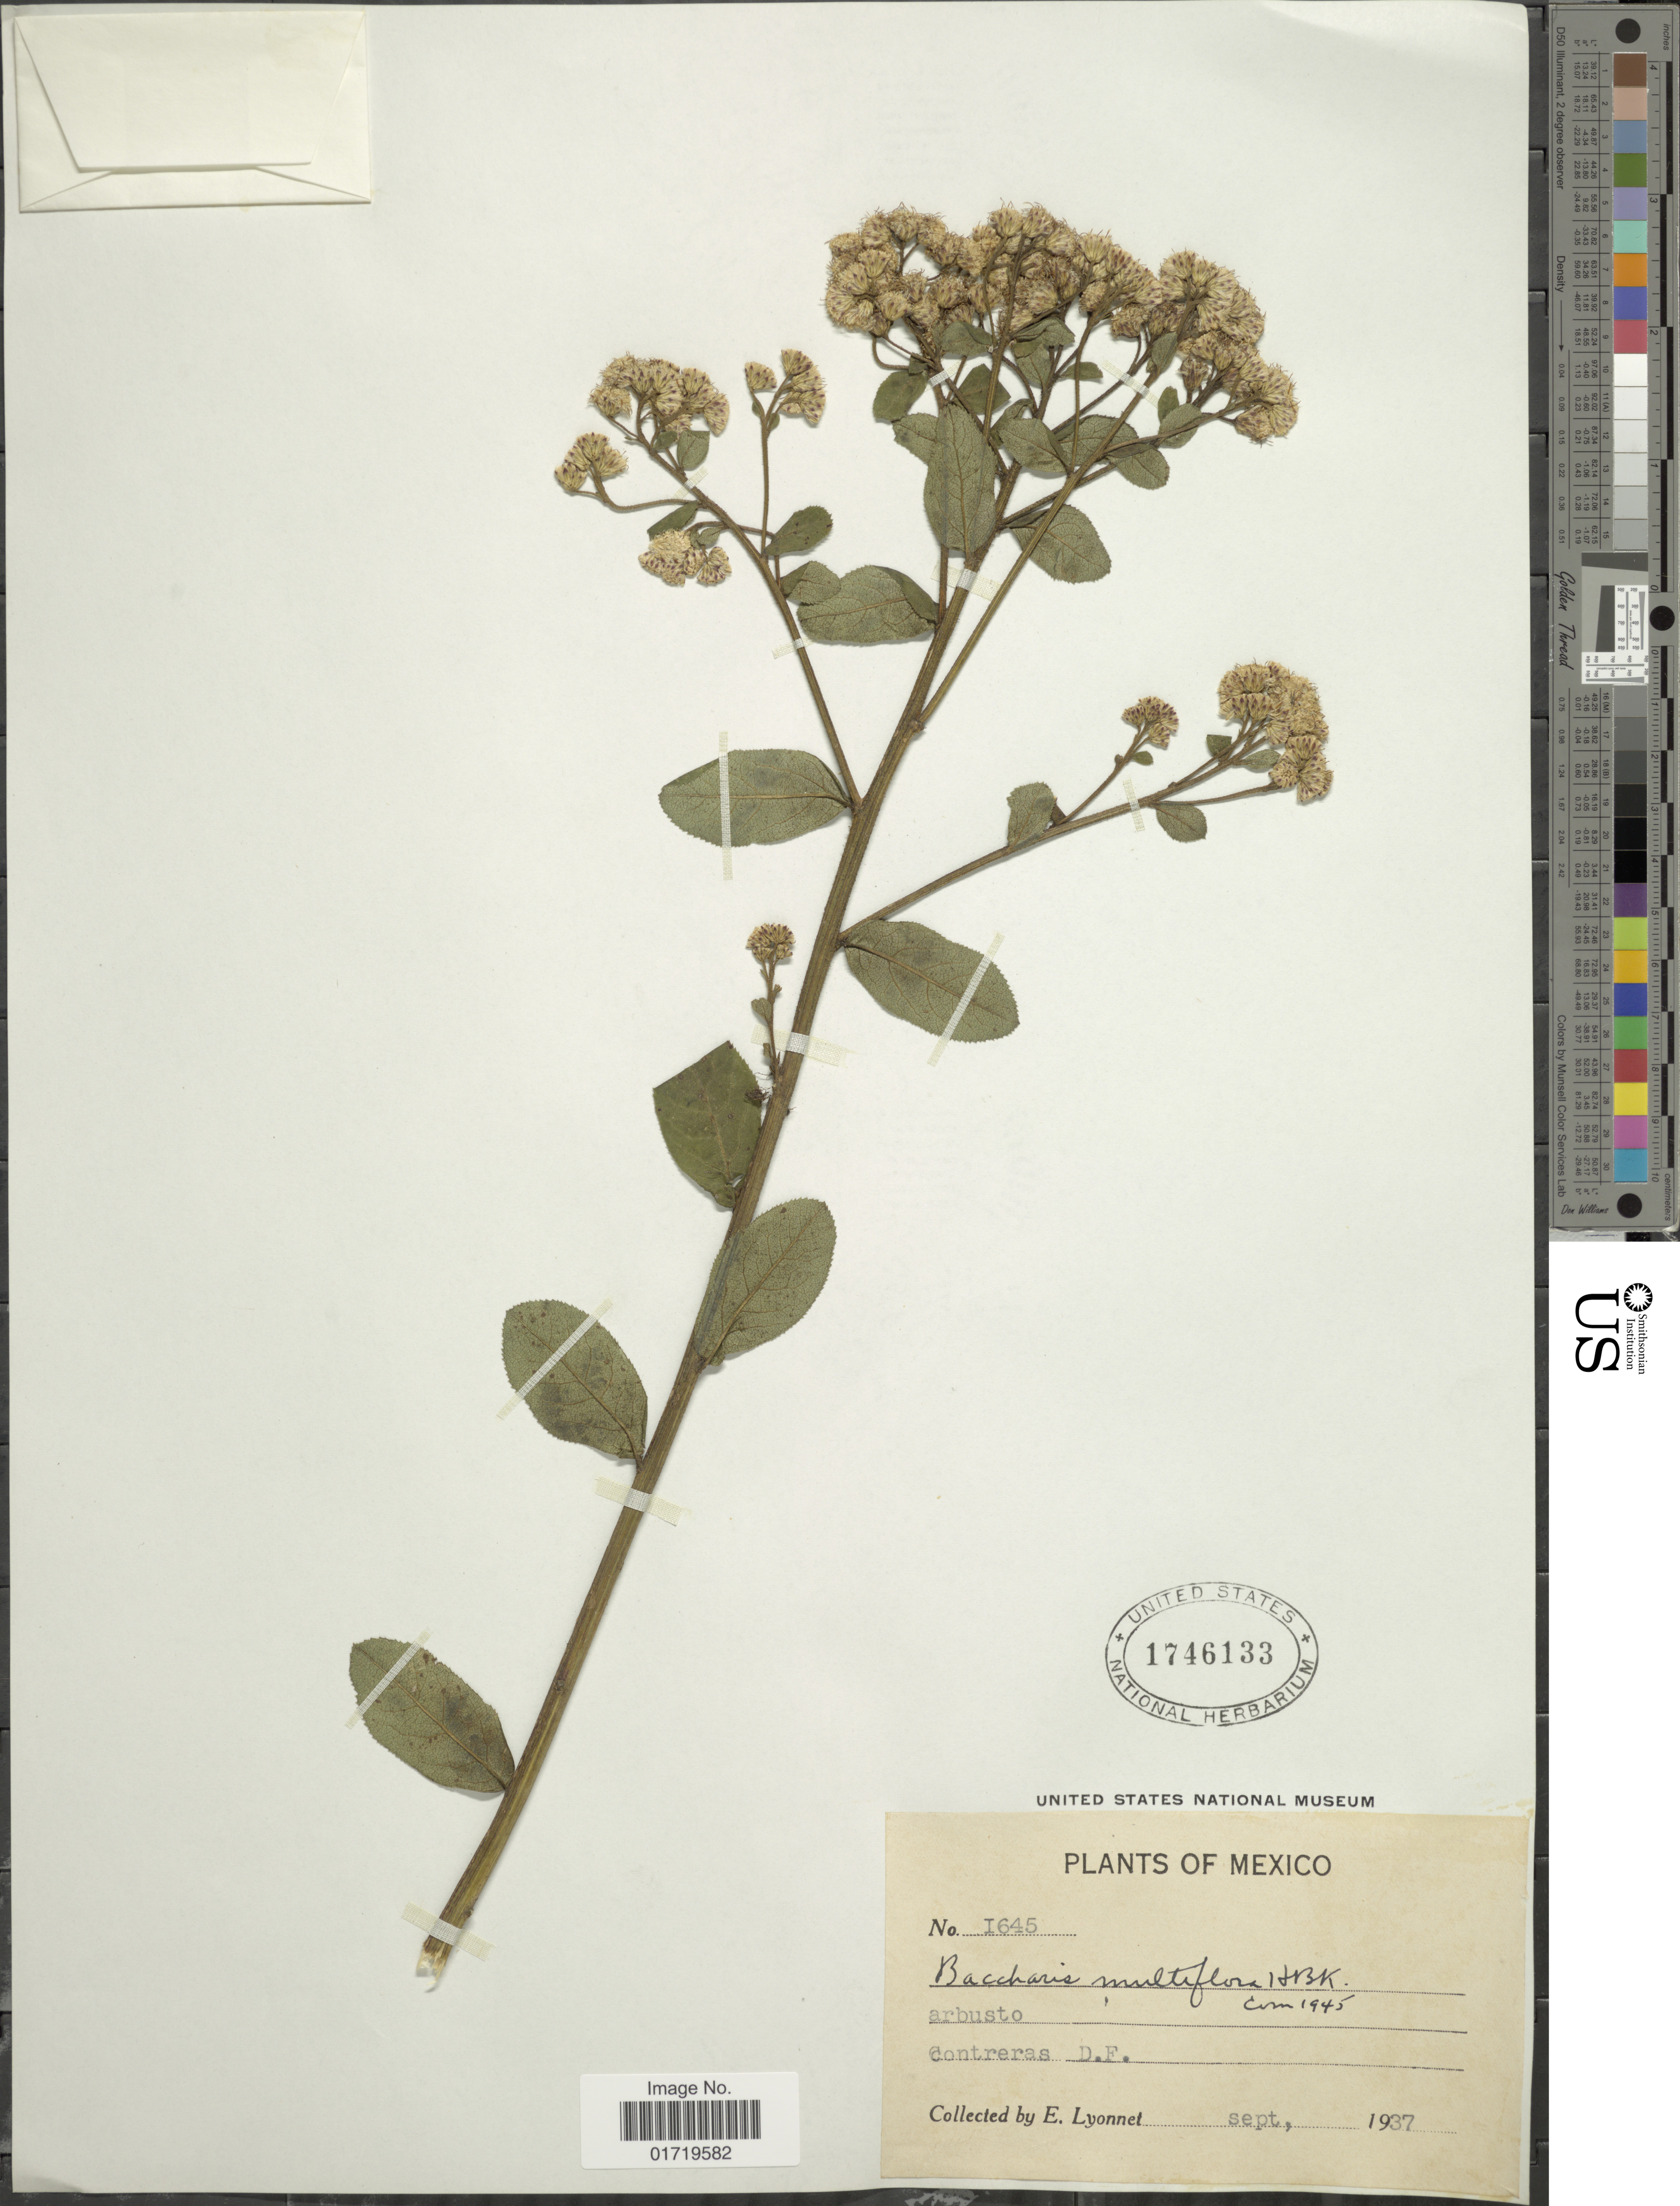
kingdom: Plantae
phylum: Tracheophyta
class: Magnoliopsida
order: Asterales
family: Asteraceae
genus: Baccharis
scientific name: Baccharis multiflora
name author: Kunth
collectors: E. Lyonnet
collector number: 1645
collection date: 1937-09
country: Mexico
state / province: Distrito Federal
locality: Contreras D. F.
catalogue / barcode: US 1746133